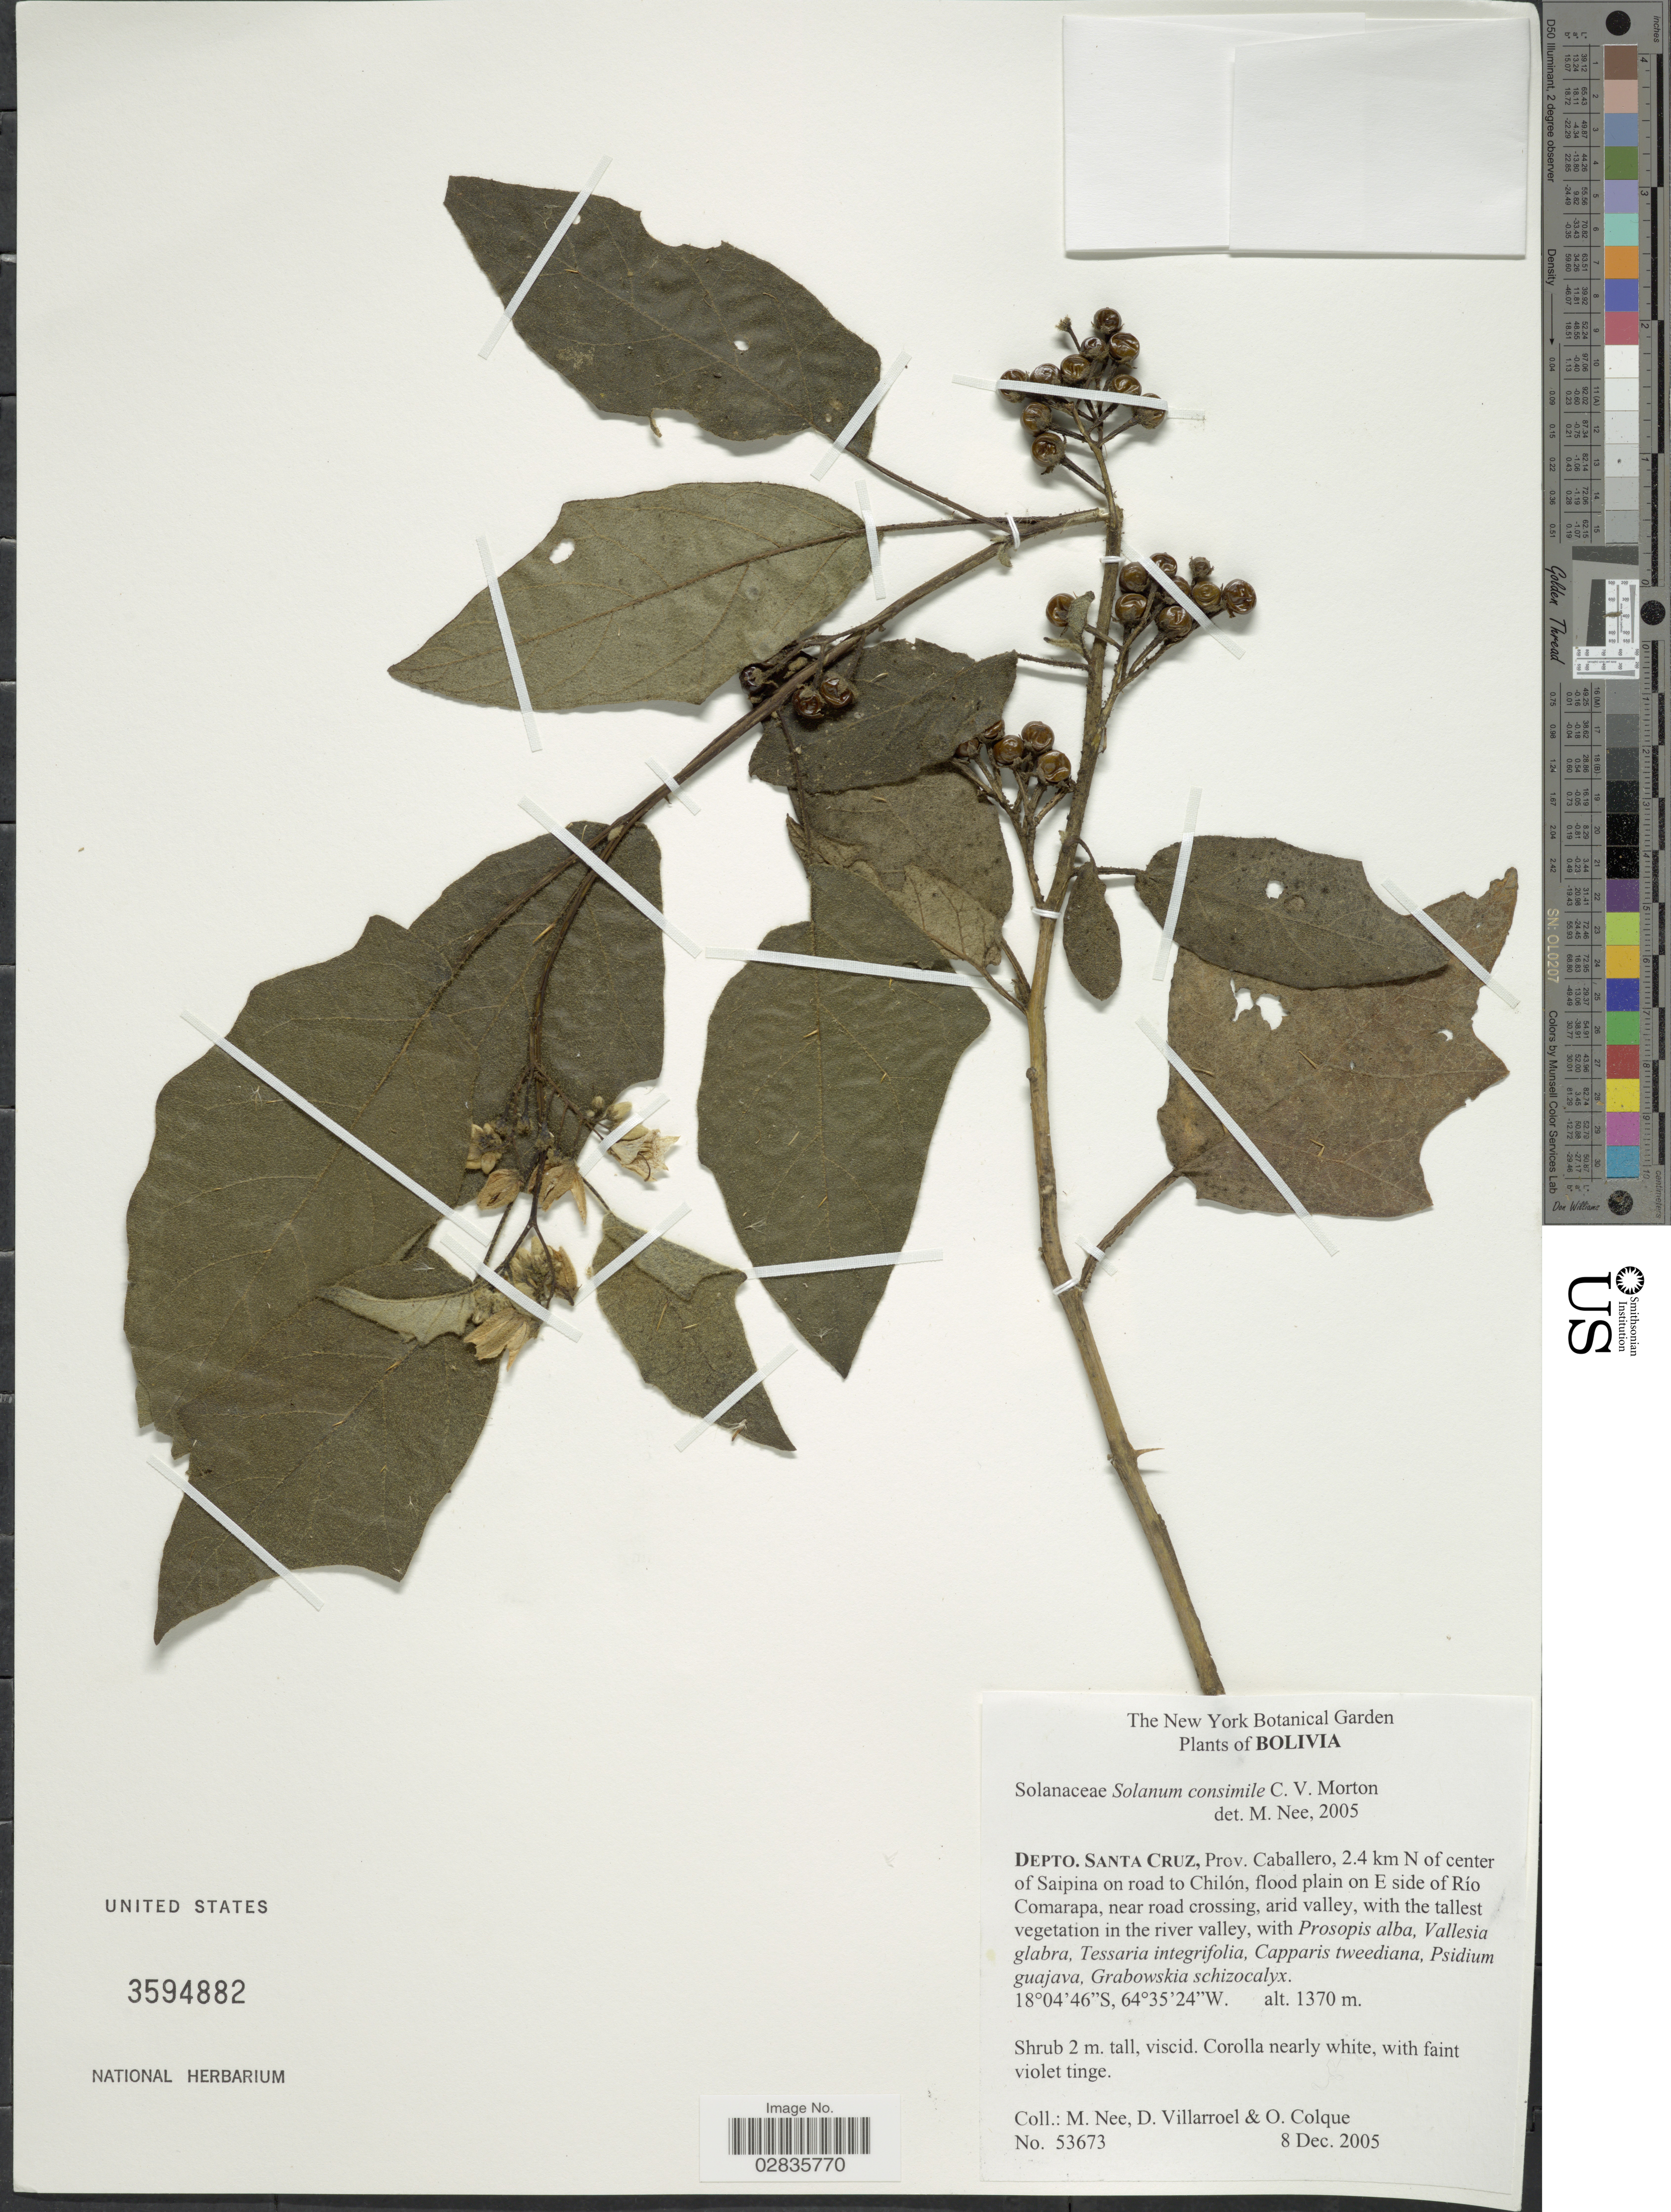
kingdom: Plantae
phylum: Tracheophyta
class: Magnoliopsida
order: Solanales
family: Solanaceae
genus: Solanum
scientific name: Solanum consimile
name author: C.V. Morton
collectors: M. Nee, D. Villarroel & O. Colque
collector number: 53673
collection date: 2005-12-08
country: Bolivia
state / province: Santa Cruz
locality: Depto. Santa Cruz, Prov. Caballero, 2.4 km N of center of Saipina on road to Chilón, flood plain on E side of Río Comarapa, near road crossing, arid valley.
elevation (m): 1370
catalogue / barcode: US 3594882